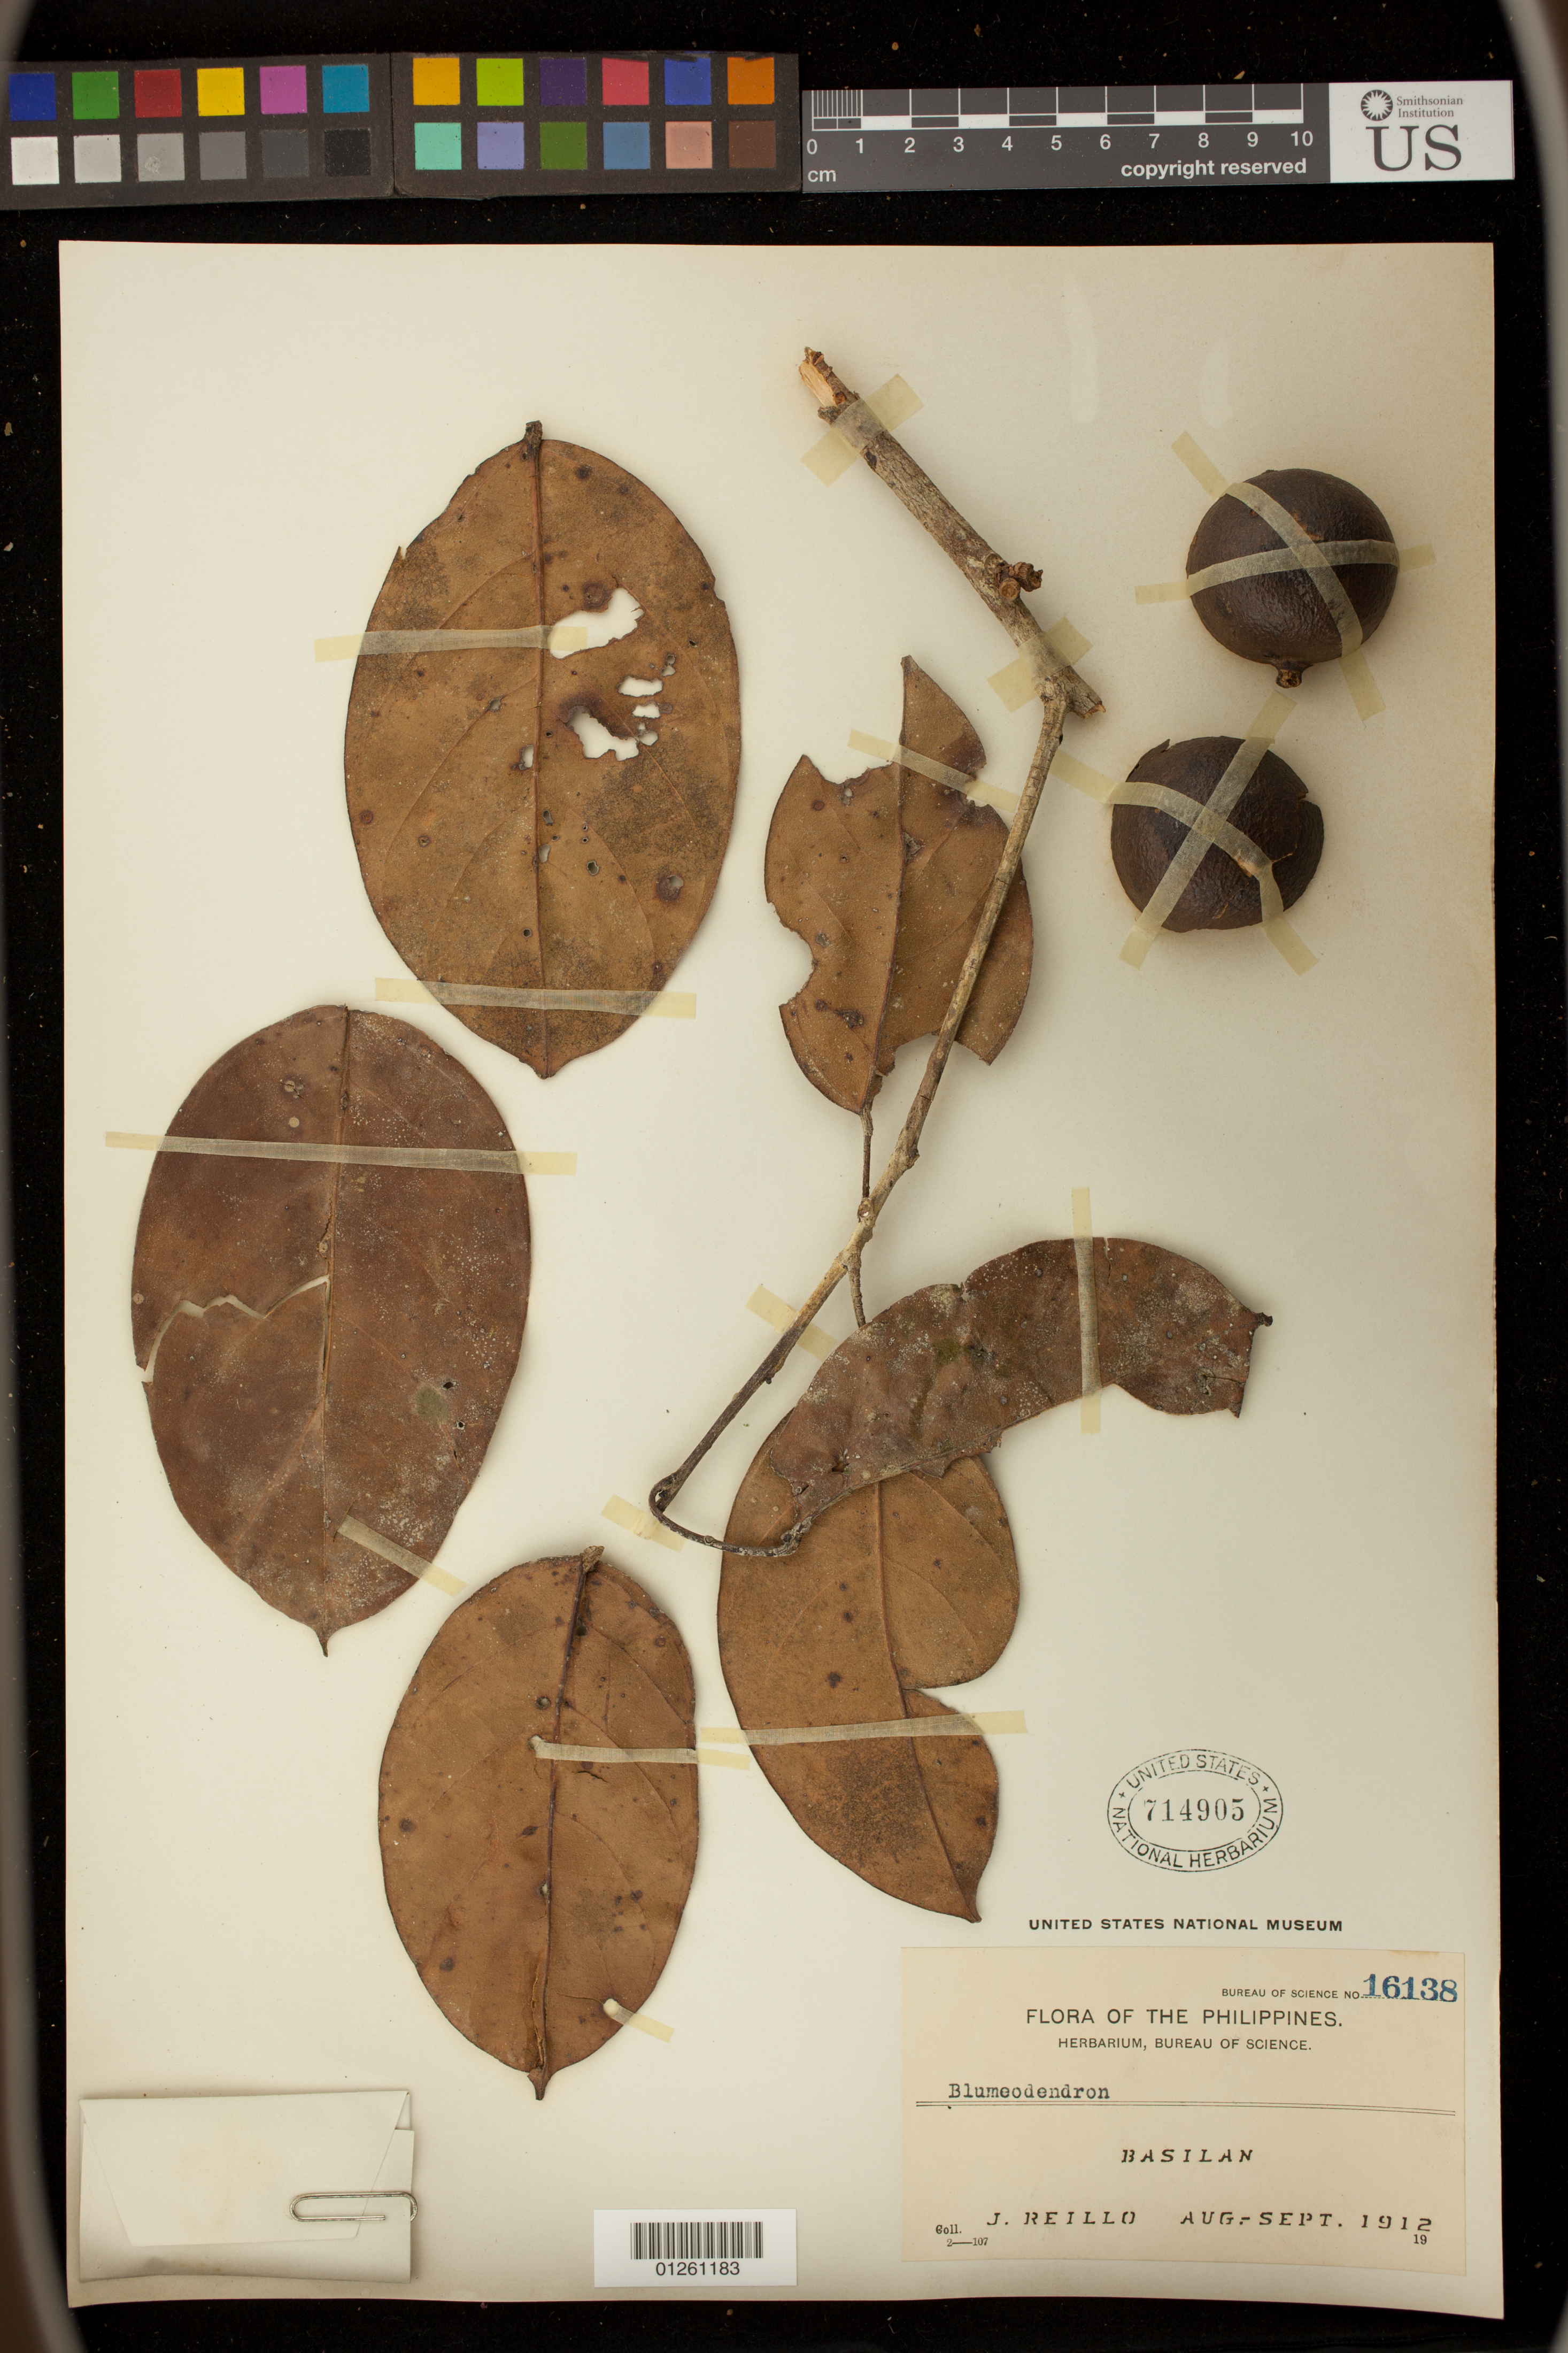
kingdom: Plantae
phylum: Tracheophyta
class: Magnoliopsida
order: Malpighiales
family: Euphorbiaceae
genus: Blumeodendron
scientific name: Blumeodendron sp.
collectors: J. Reillo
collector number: Bur. Sci. 16138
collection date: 1912-08/1912-09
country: Philippines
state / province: Muslim Mindanao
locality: Basilan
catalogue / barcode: US 714905